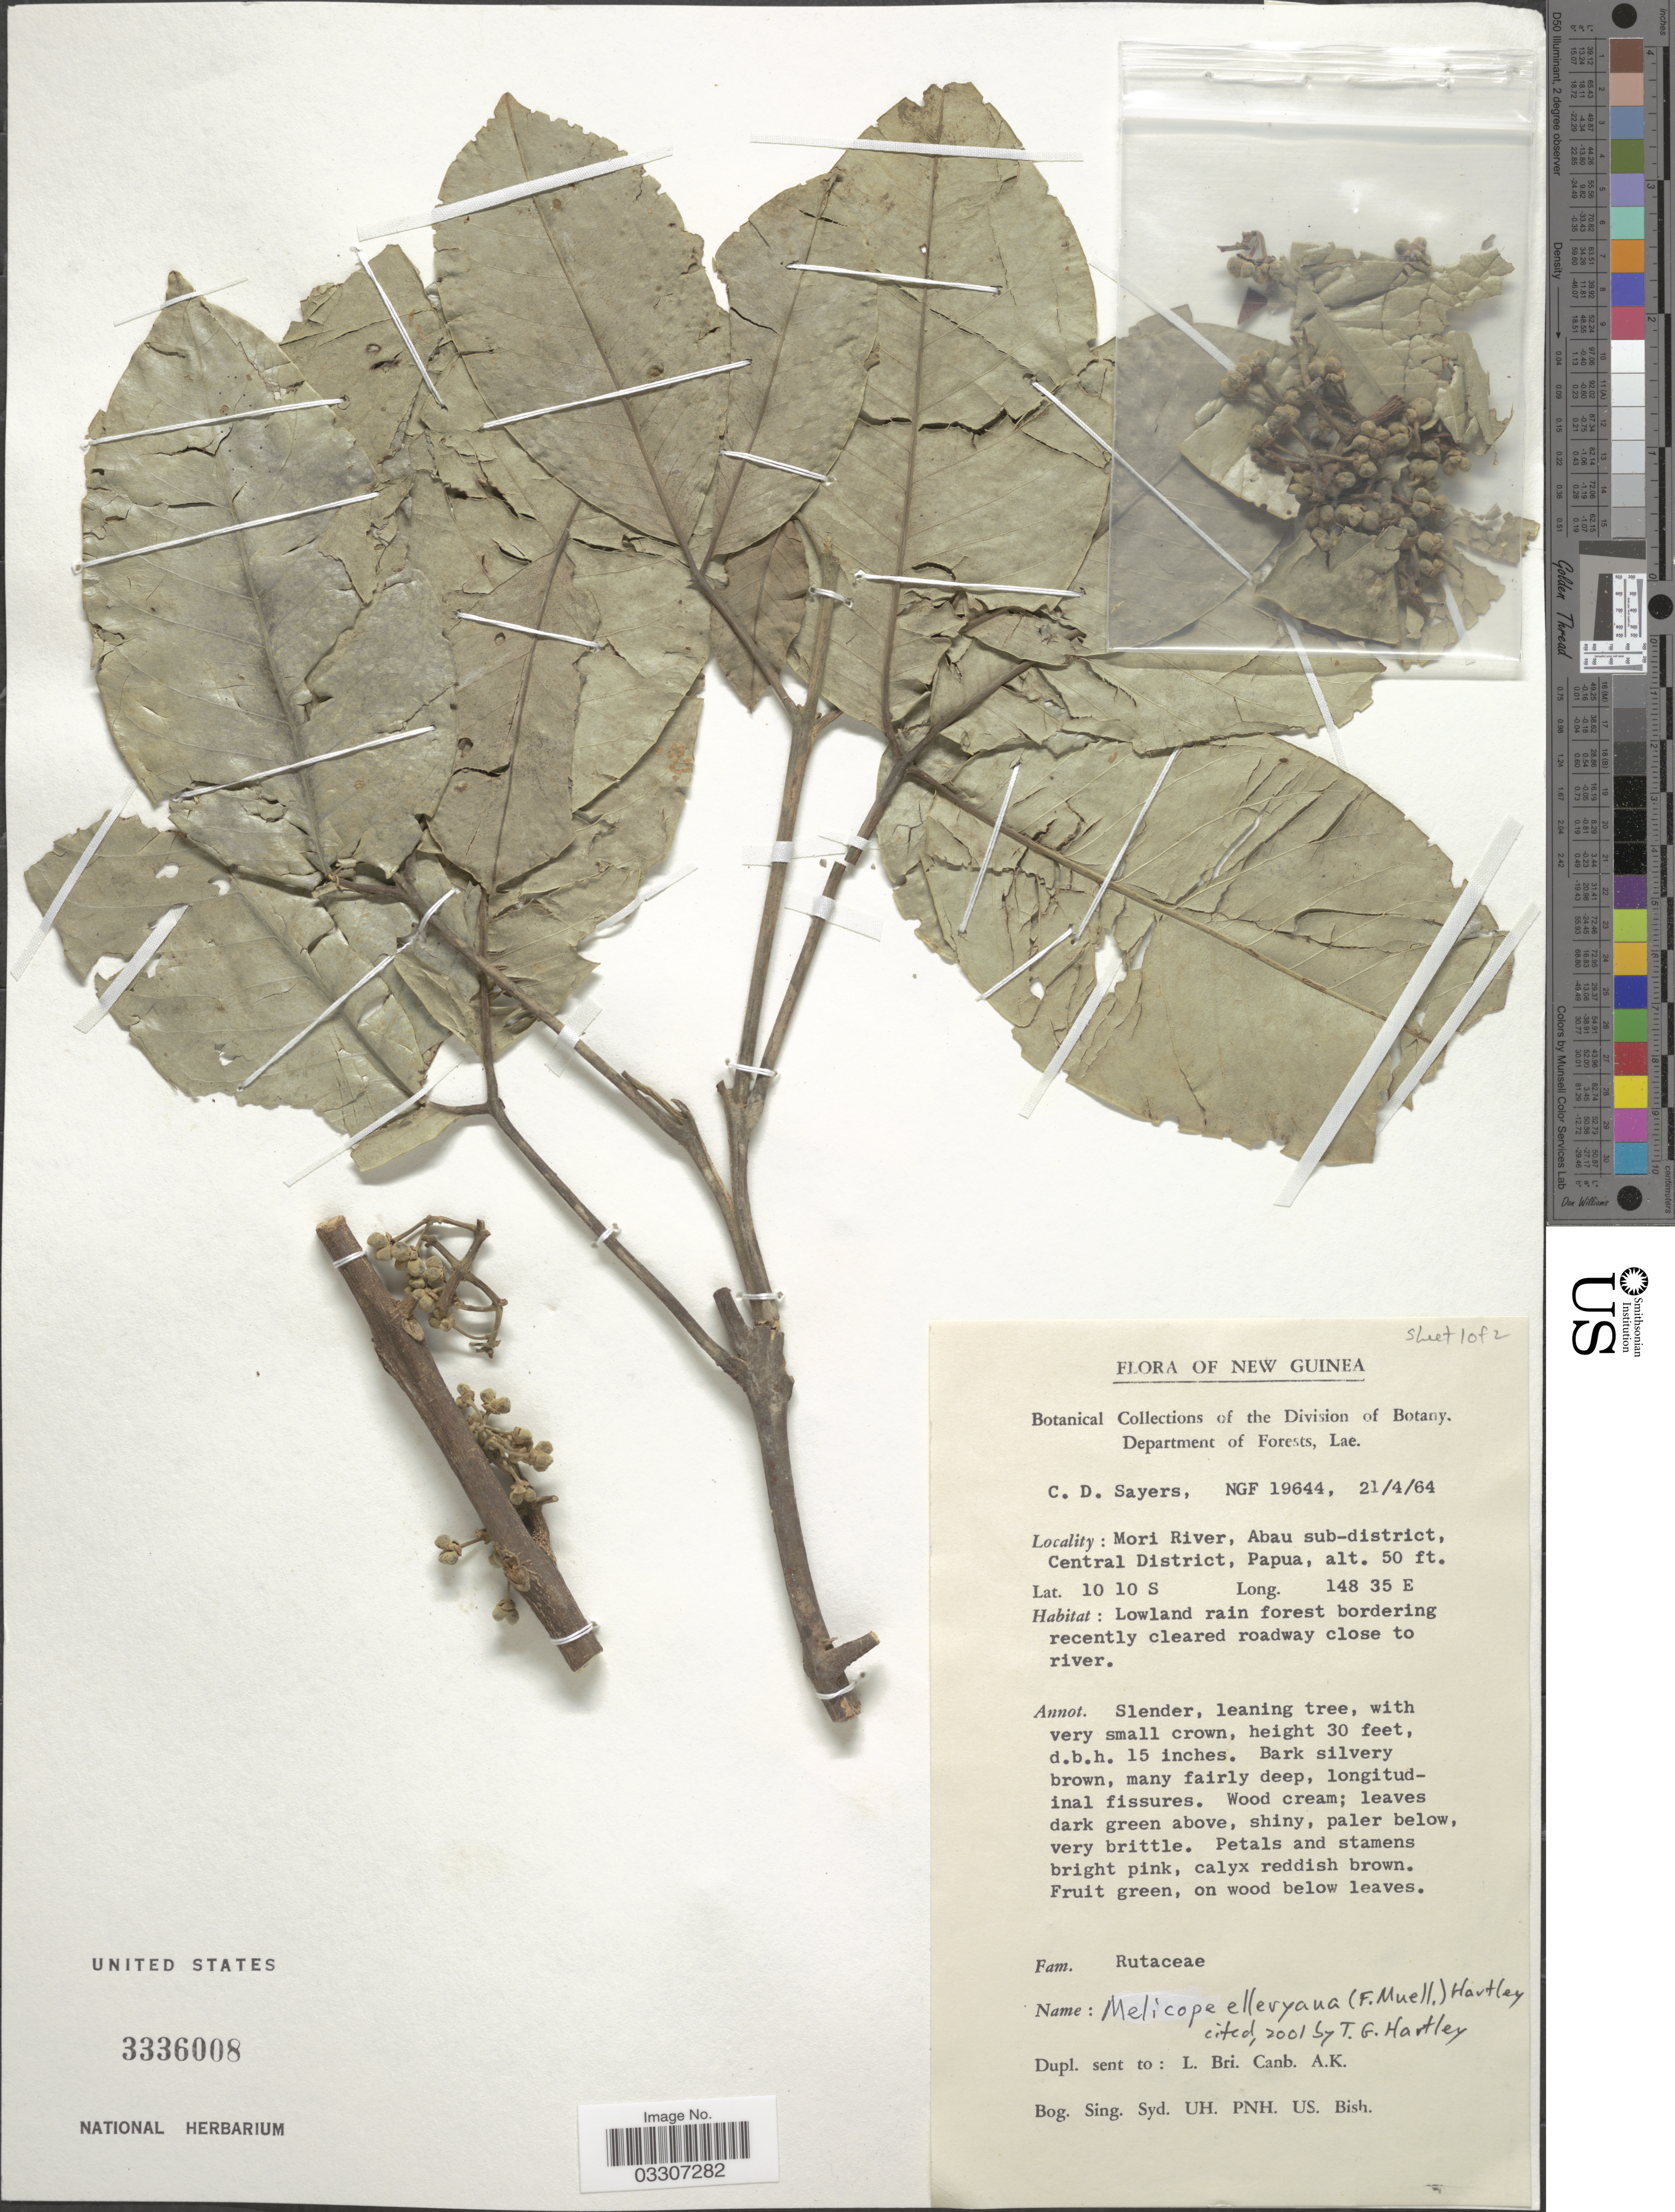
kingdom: Plantae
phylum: Tracheophyta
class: Magnoliopsida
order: Sapindales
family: Rutaceae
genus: Melicope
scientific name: Melicope elleryana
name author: (F. Muell.) T.G. Hartley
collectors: C. Sayers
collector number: NGF 19644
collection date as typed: Transcribed d/m/y: 21/4/64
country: Papua New Guinea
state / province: Central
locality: New Guinea. Mori River, Abau sub-district, Central District, Papua.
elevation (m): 15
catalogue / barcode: US 3336008